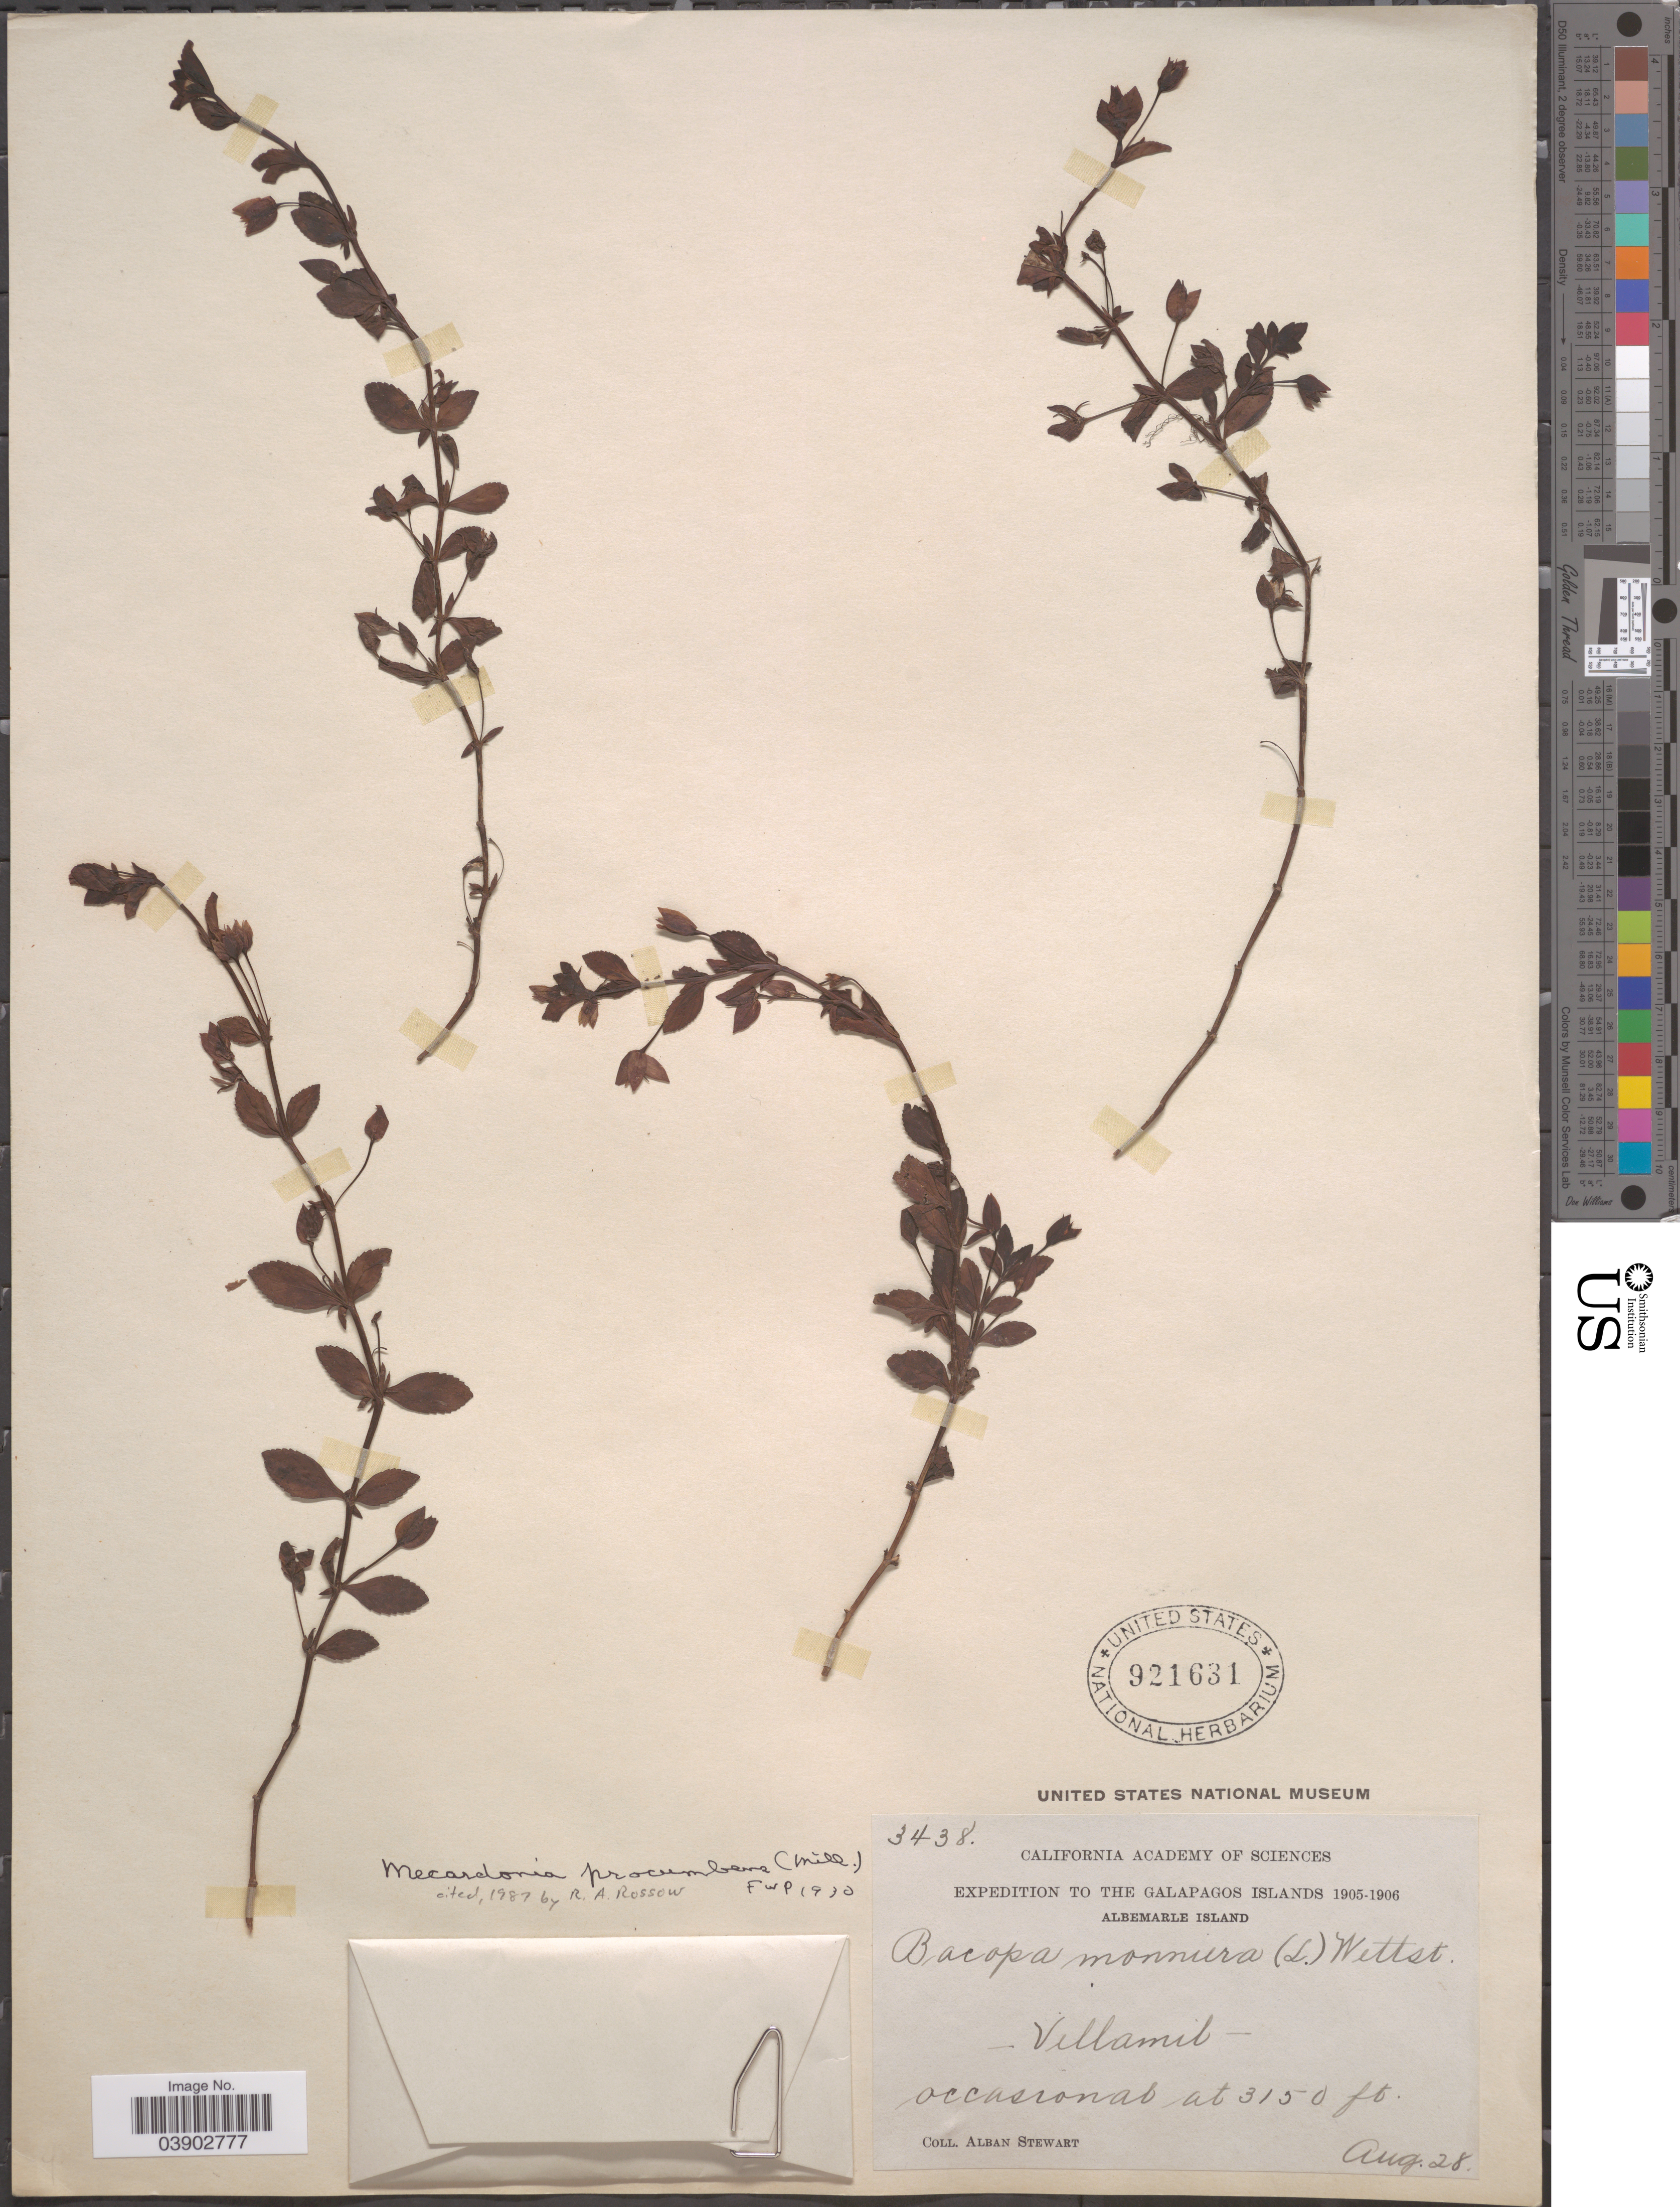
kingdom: Plantae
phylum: Tracheophyta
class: Magnoliopsida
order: Lamiales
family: Plantaginaceae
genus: Mecardonia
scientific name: Mecardonia procumbens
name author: (Mill.) Small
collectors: A. Stewart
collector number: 3438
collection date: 1905-08-28/1906-08-28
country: Ecuador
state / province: Colón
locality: The Galapagos Islands. Albemarle Island. Villamil.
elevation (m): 960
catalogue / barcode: US 921631